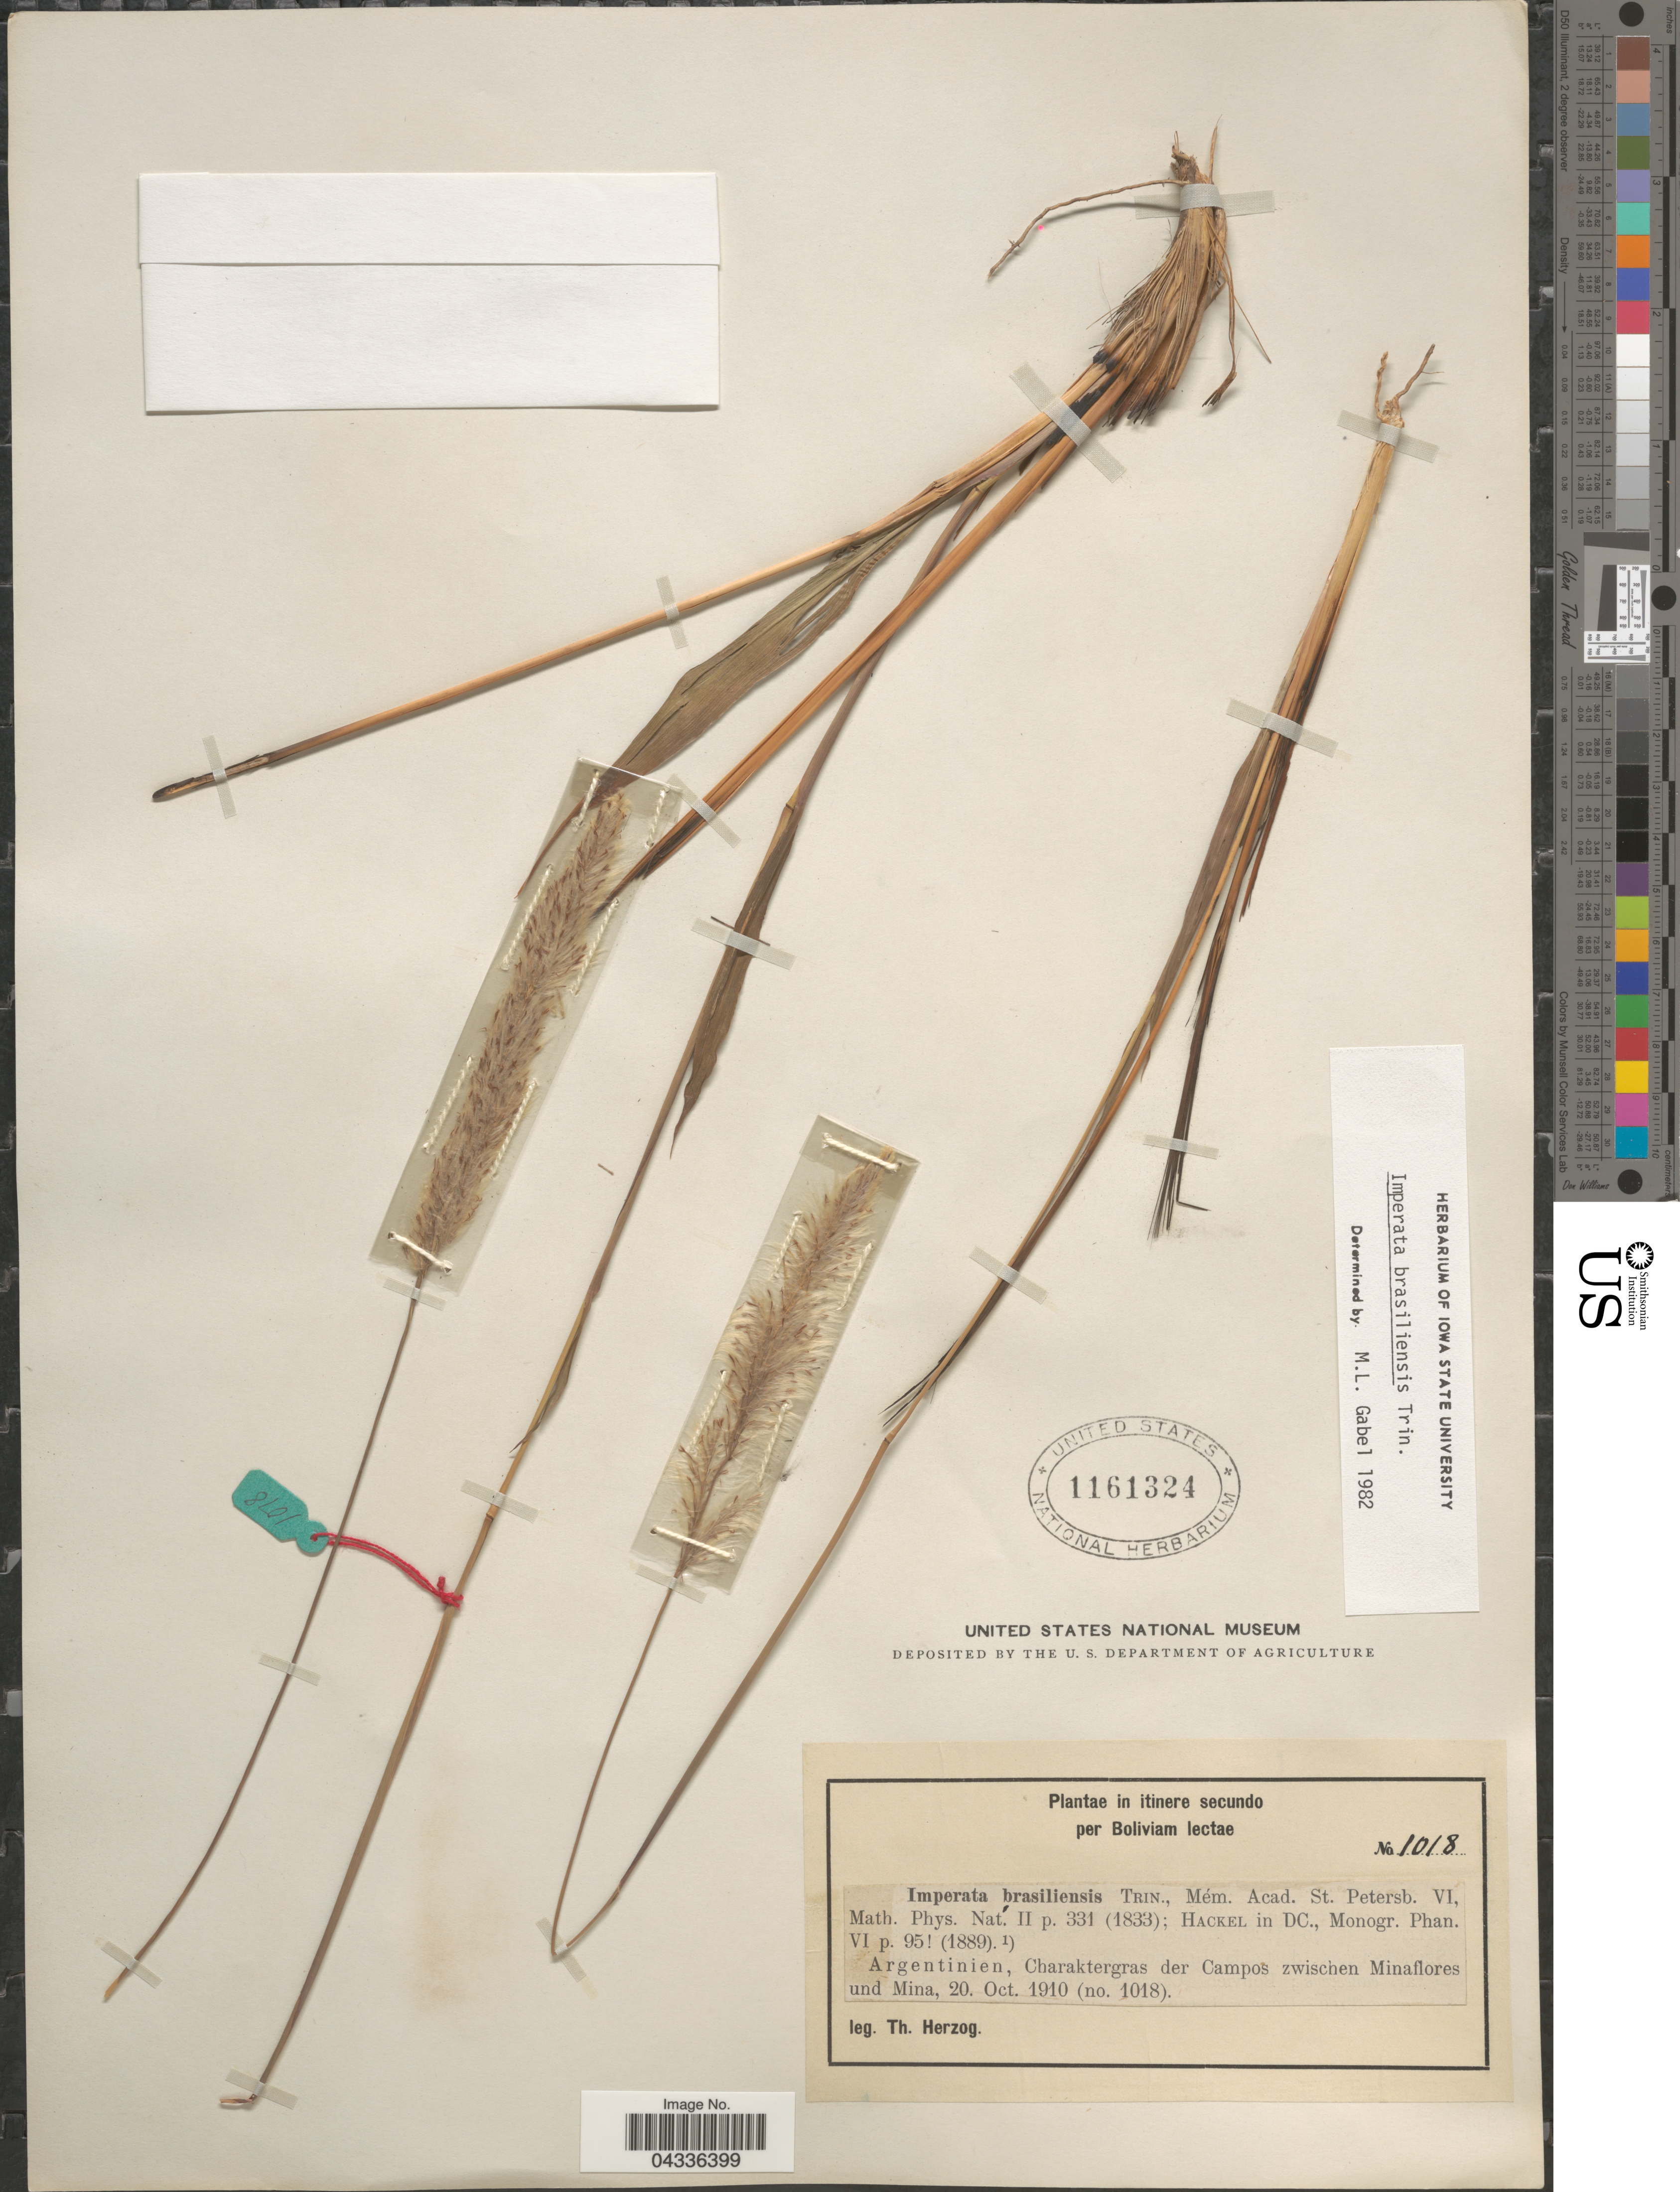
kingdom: Plantae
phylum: Tracheophyta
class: Liliopsida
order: Poales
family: Poaceae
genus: Imperata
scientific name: Imperata brasiliensis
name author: Trin.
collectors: T. Herzog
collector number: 1018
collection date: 1910-10-20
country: Argentina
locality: In itinere secundo per Boliviam lectae [unsure placement] Argentinien, Charaktergras de Campos zwischen Minaflores und Mina.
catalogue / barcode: US 1161324